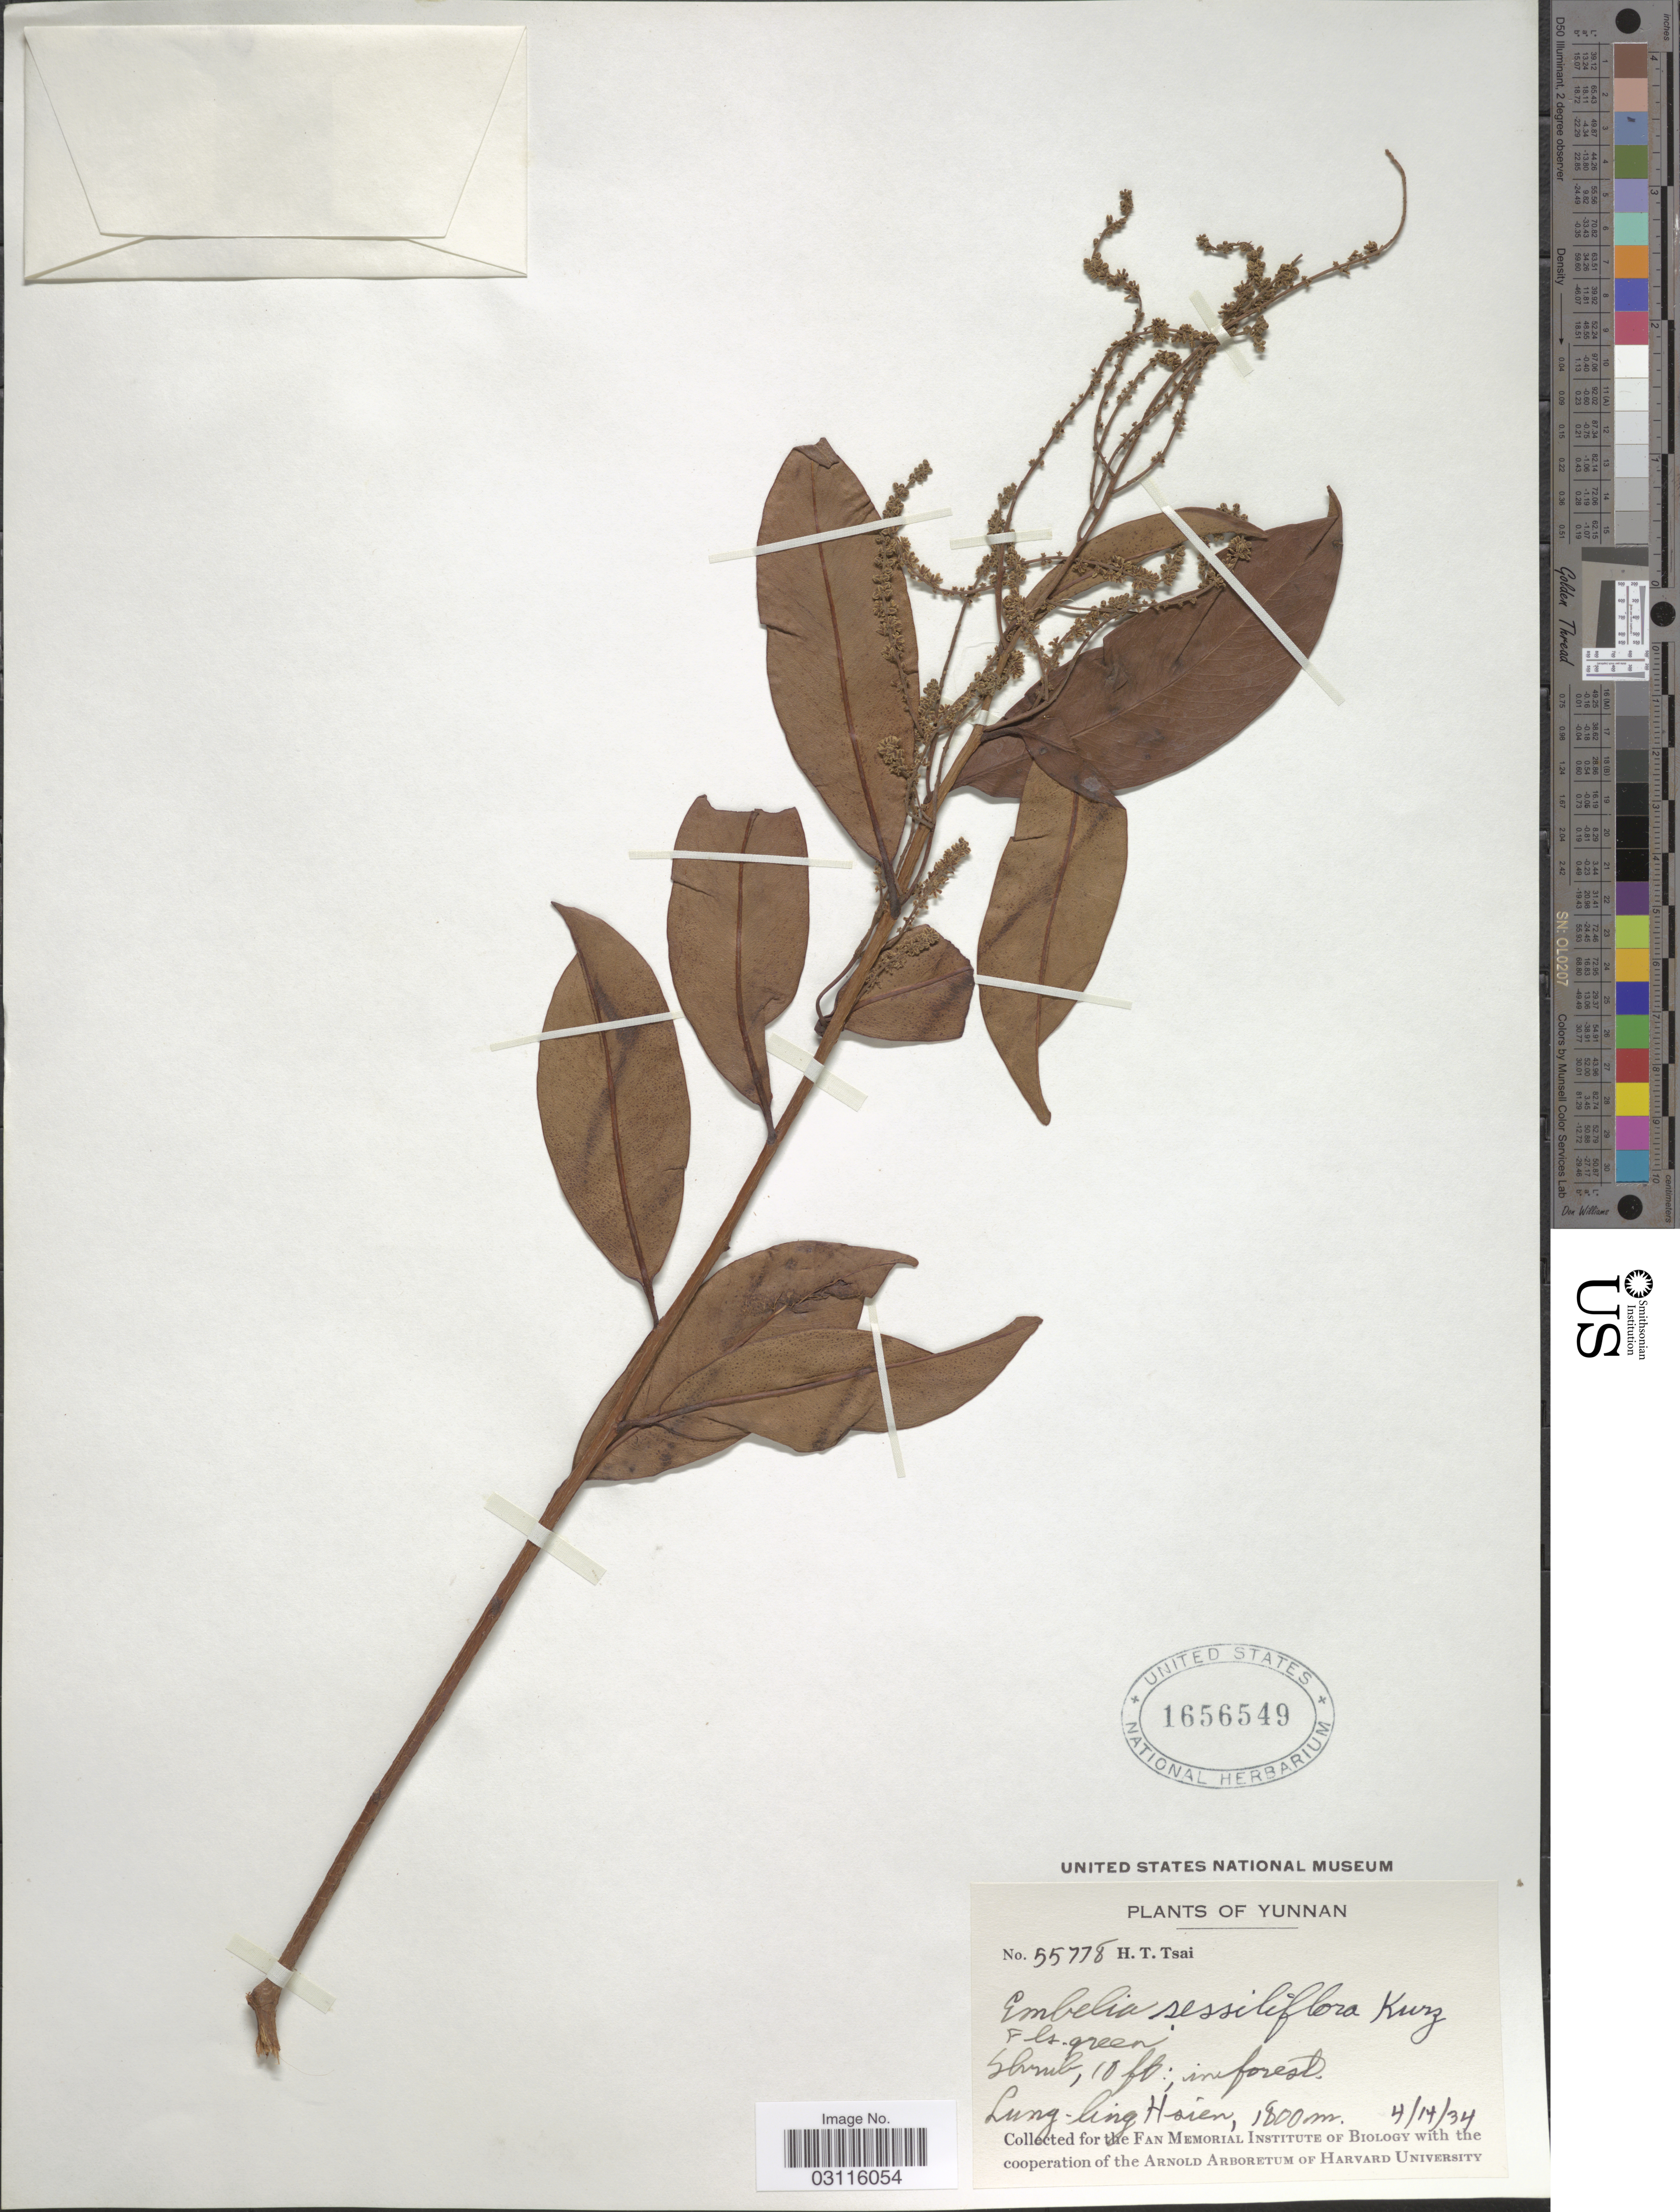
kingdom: Plantae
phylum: Tracheophyta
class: Magnoliopsida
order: Ericales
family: Primulaceae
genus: Embelia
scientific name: Embelia sessiliflora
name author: Kurz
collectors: H. Tsai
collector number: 55778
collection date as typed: Transcribed d/m/y: 14/4/34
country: China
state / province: Yunnan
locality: Lung-ling Hsien.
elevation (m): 1800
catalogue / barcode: US 1656549